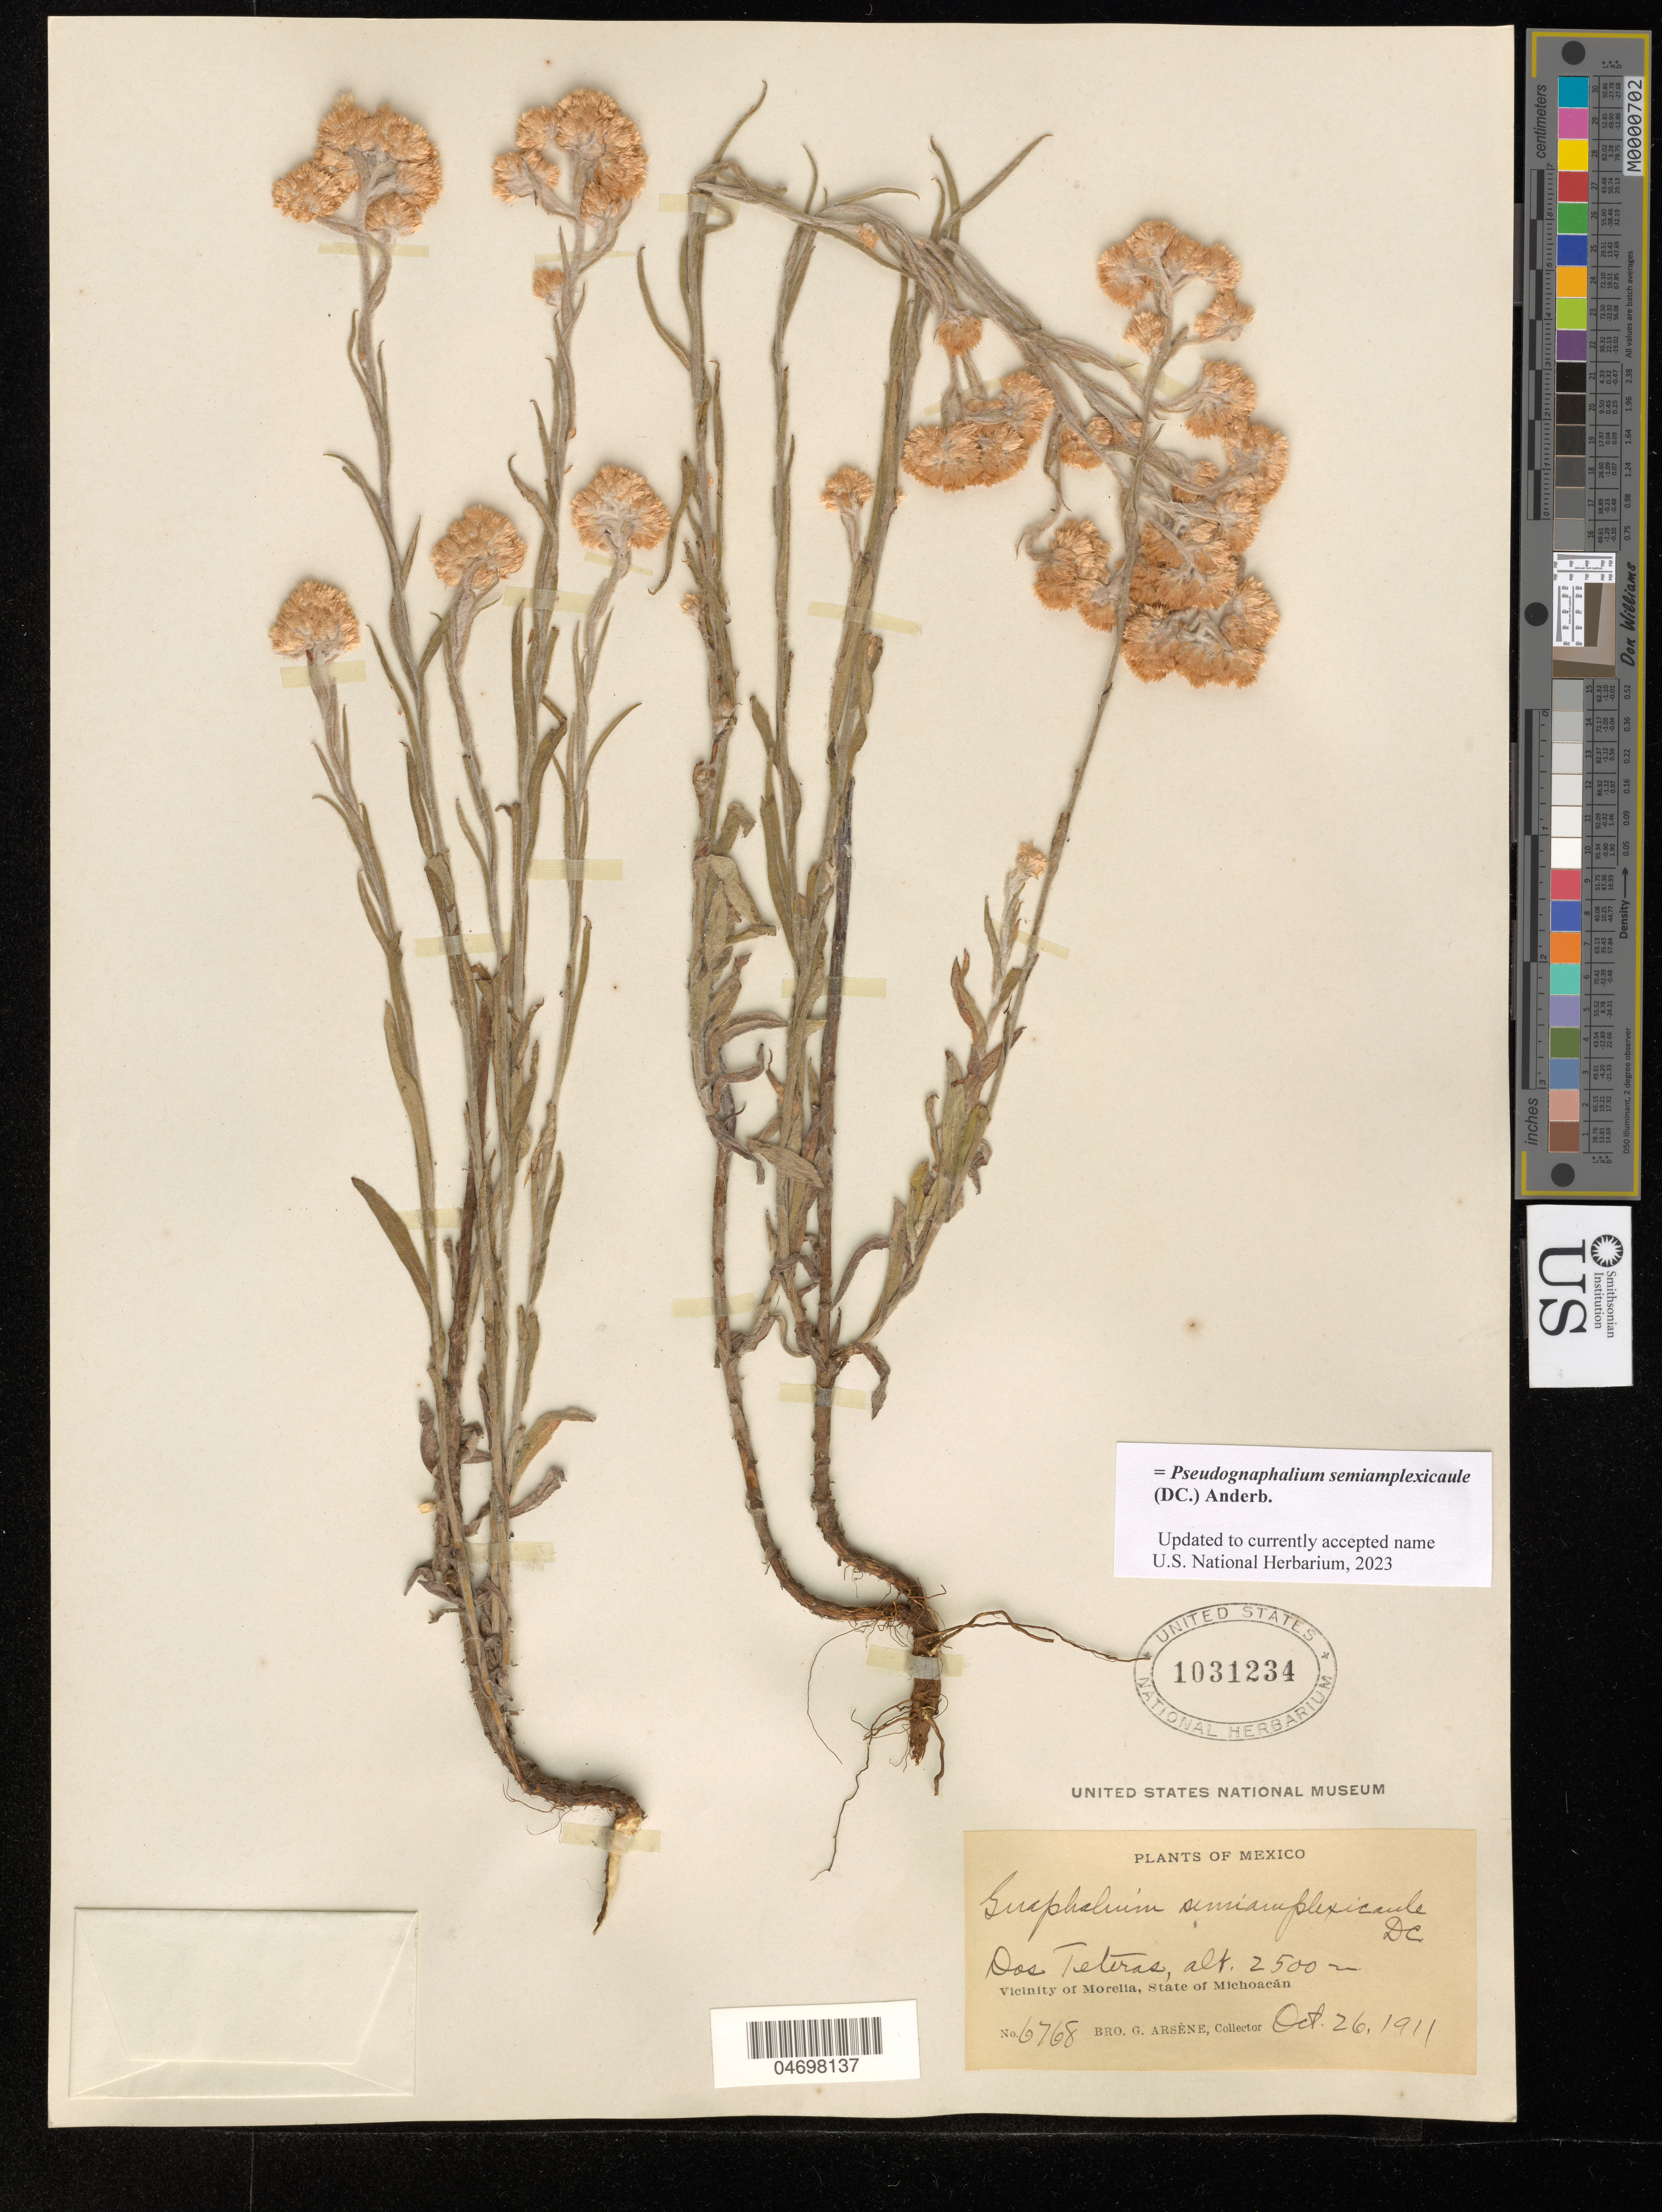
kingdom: Plantae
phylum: Tracheophyta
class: Magnoliopsida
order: Asterales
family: Asteraceae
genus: Pseudognaphalium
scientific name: Pseudognaphalium inornatum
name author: (DC.) Anderb.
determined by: Nesom, Guy L.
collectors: Bro. G. Arsène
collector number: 6768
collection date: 1911-10-26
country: Mexico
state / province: Michoacán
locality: Dos Tetillas. Vicinity of Morelia.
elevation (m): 2500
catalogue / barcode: US 1031234